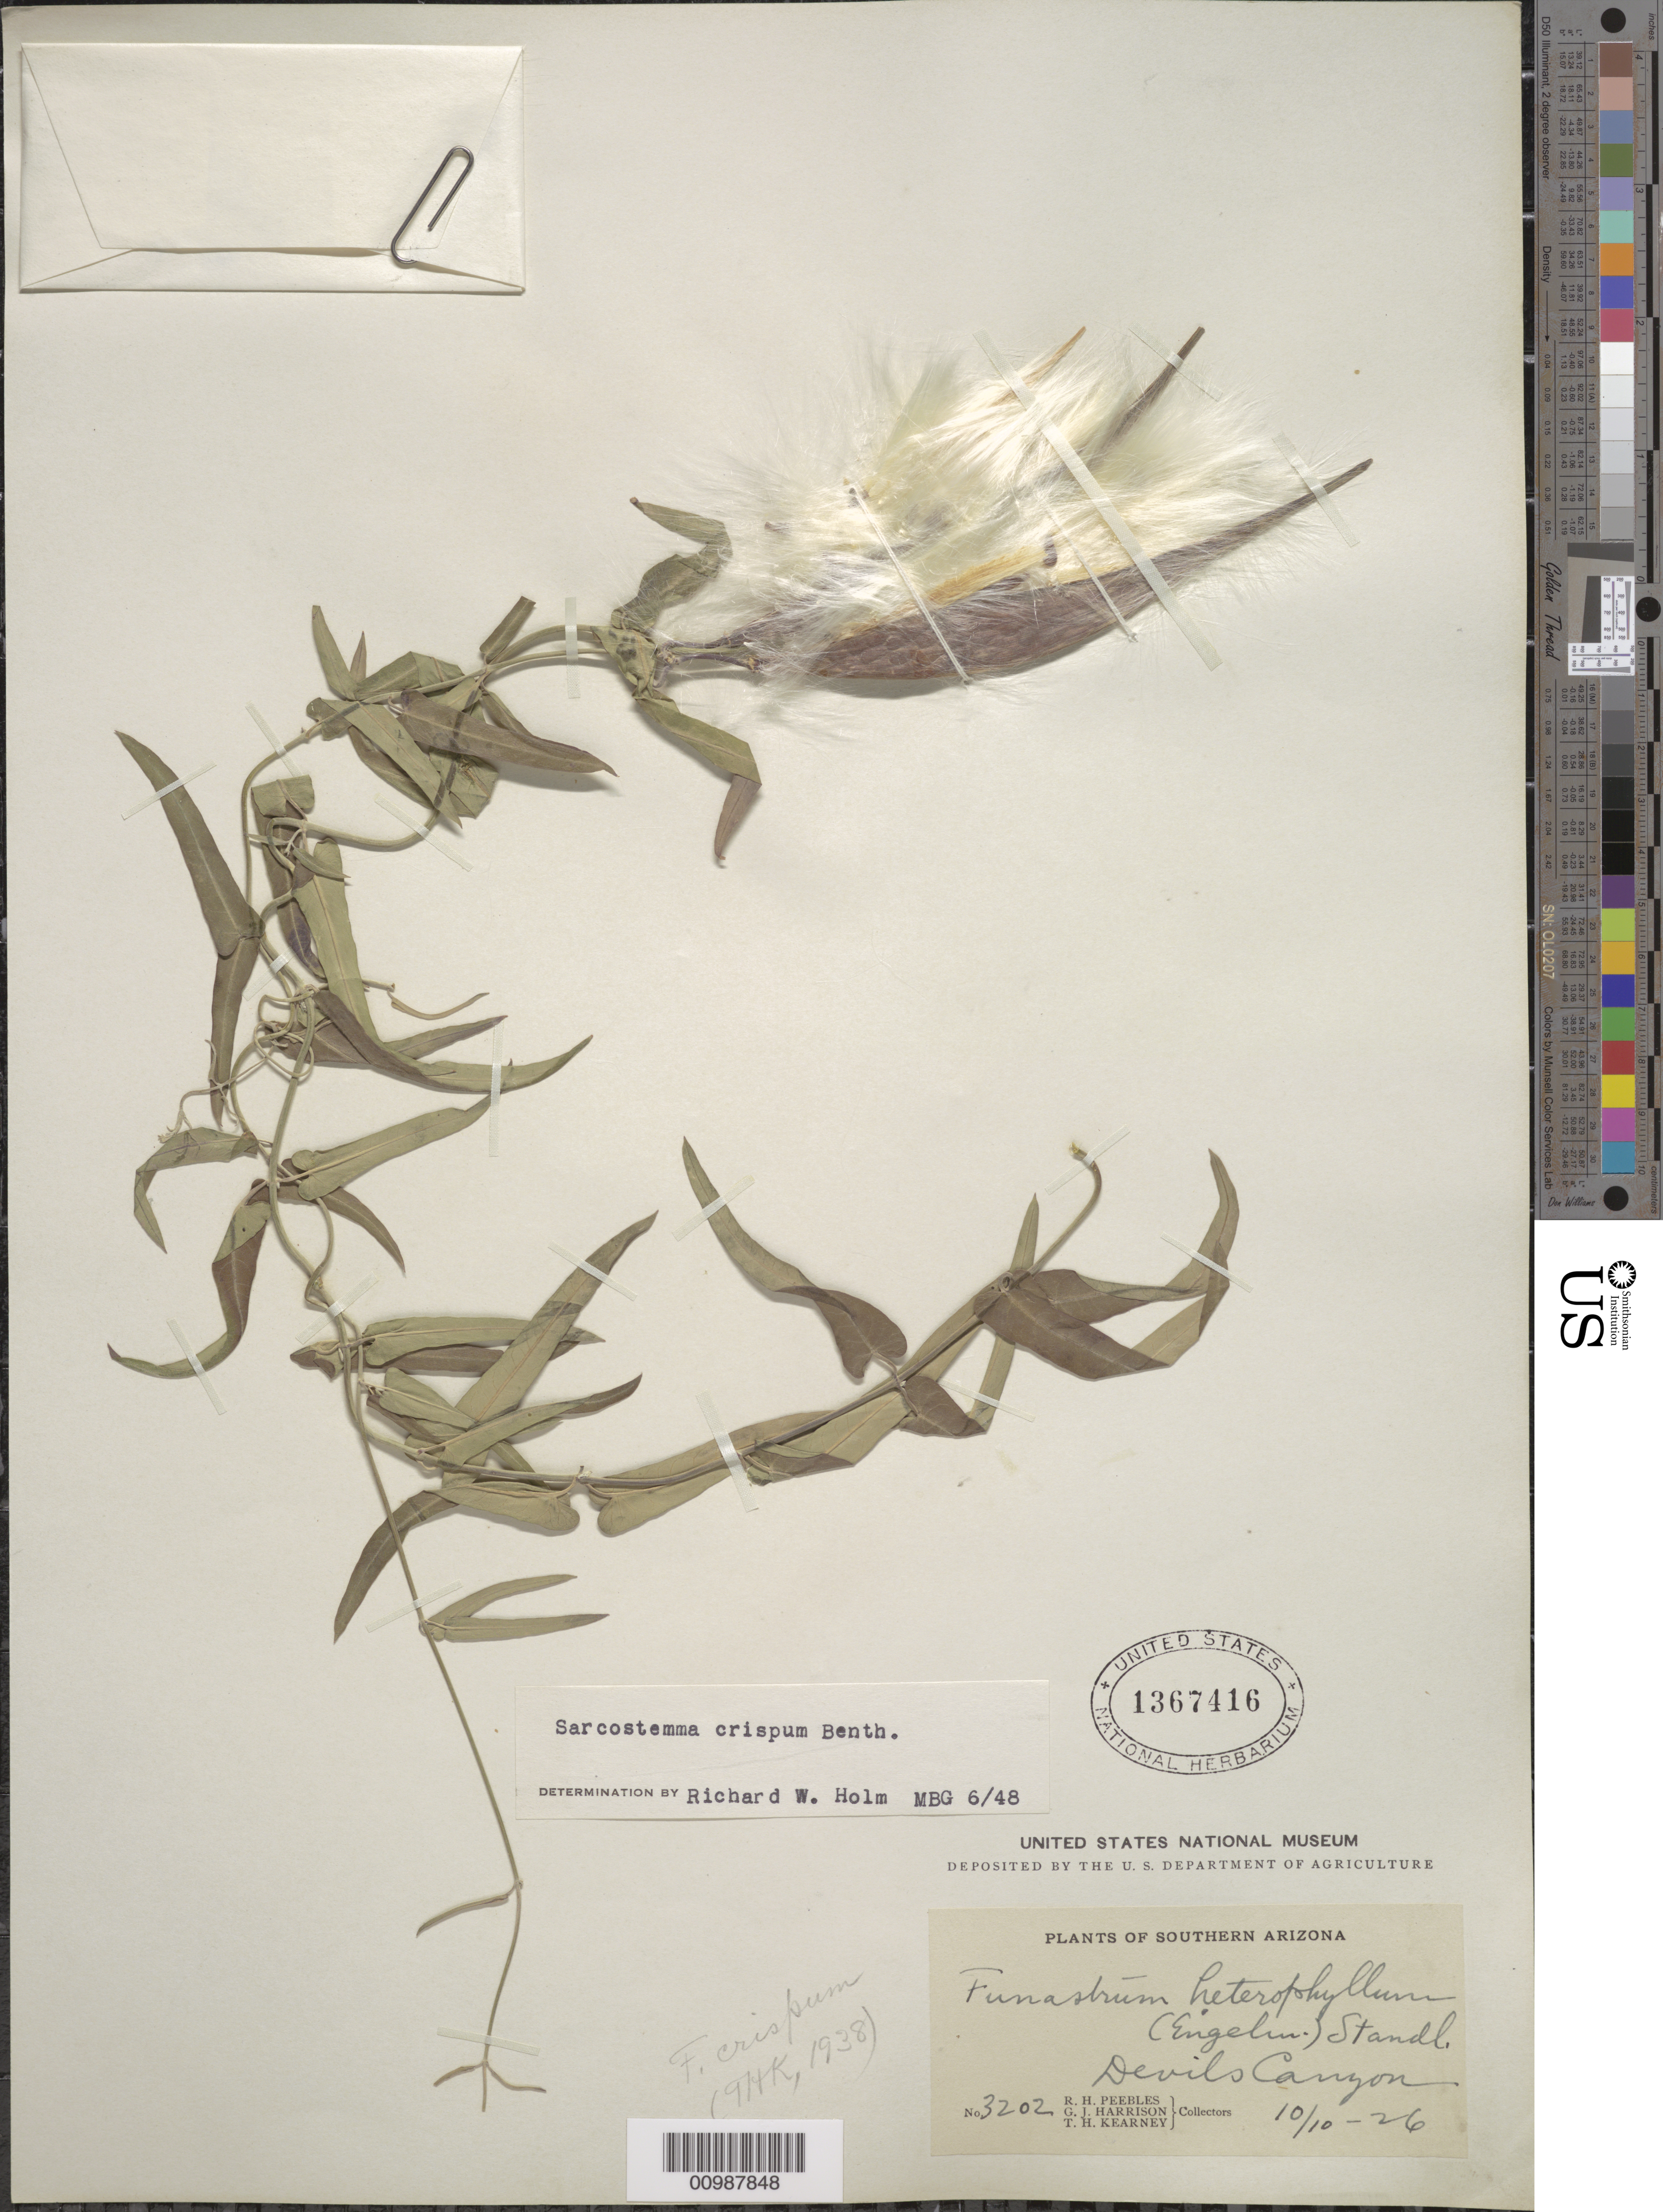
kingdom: Plantae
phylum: Tracheophyta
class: Magnoliopsida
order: Gentianales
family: Apocynaceae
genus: Sarcostemma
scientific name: Sarcostemma crispum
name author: Benth.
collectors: R. H. Peebles & G. J. Harrison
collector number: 3202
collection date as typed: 10 Oct 1926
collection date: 1926-10-10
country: United States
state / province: Arizona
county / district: Pinal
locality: Devil's Canyon.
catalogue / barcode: US 1367416